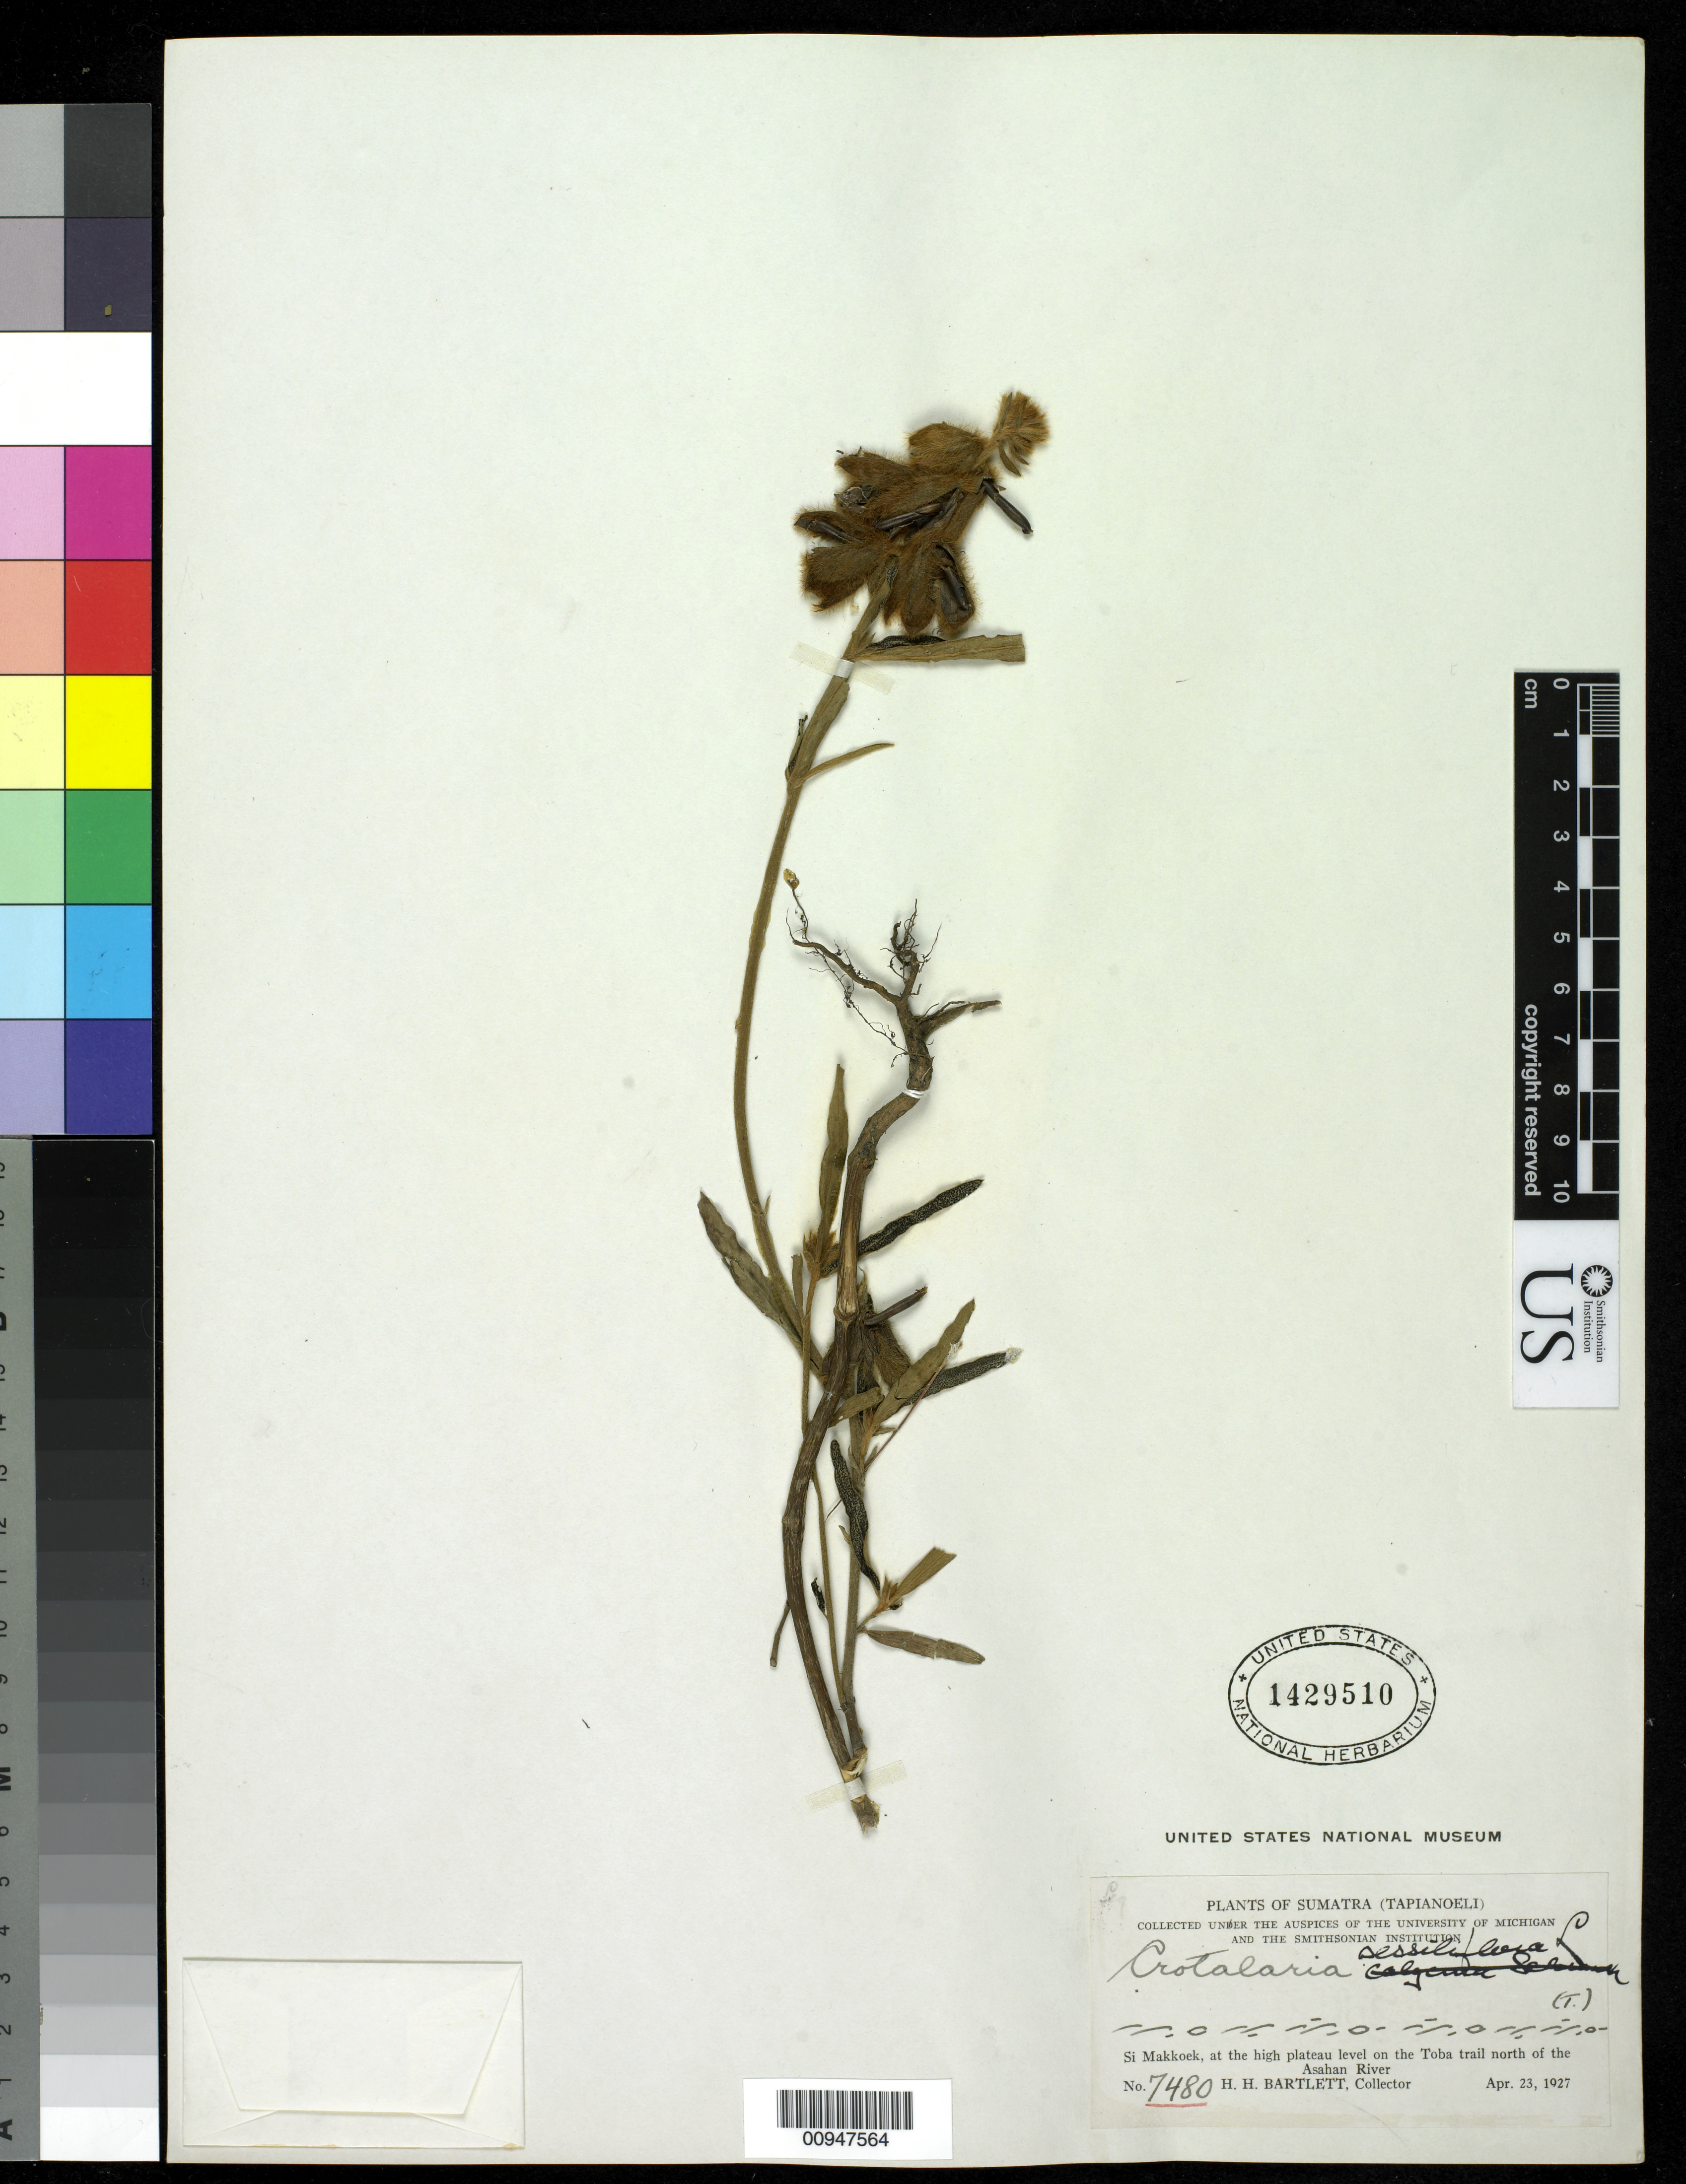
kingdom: Plantae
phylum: Tracheophyta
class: Magnoliopsida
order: Fabales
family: Fabaceae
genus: Crotalaria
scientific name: Crotalaria sessilifolia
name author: L.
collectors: H. H. Bartlett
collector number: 7480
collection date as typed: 23 Apr 1927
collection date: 1927-04-23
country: Indonesia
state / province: Sumatra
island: Sumatra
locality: Si Makkoek, at the high plateau level on the Toba trail north of the Asahan river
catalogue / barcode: US 1429510